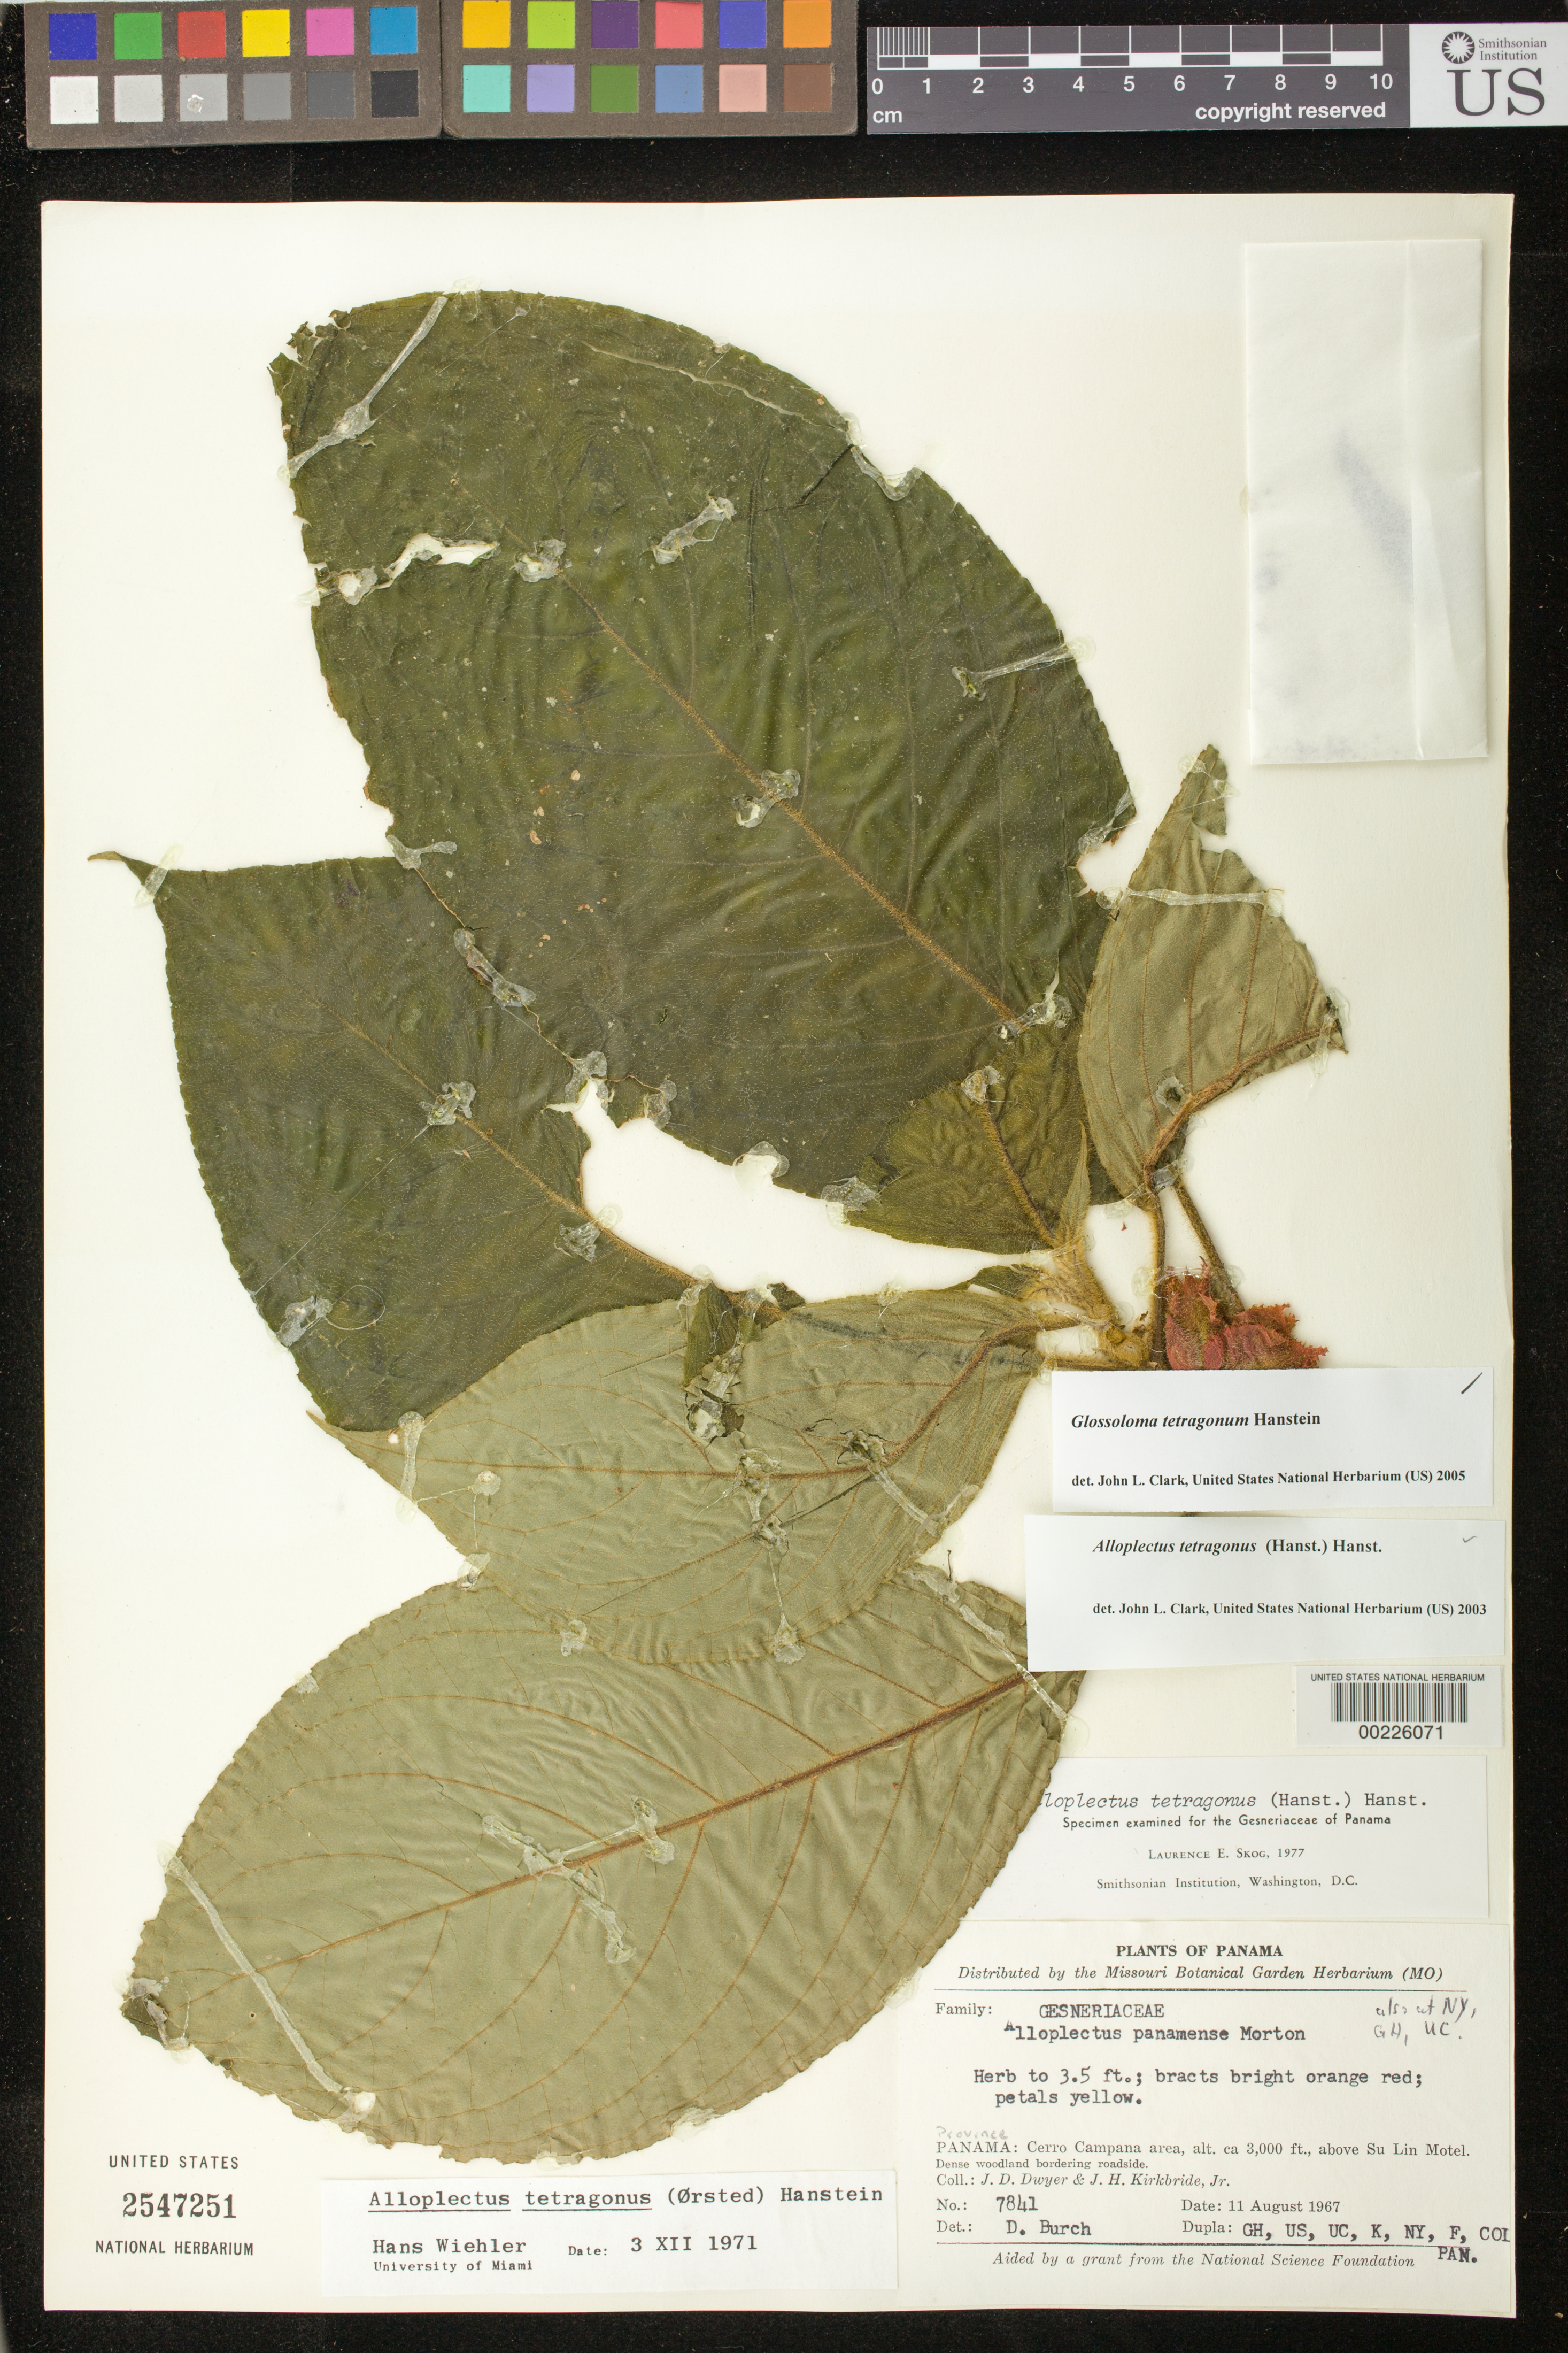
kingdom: Plantae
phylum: Tracheophyta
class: Magnoliopsida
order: Lamiales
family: Gesneriaceae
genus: Glossoloma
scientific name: Glossoloma tetragonum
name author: Hanst.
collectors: J. D. Dwyer & J. H. Kirkbride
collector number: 7841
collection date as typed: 11 Aug 1967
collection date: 1967-08-11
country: Panama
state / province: Panamá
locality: Cerro Campana area, above Su Lin motel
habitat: Dense woodland bordering roadside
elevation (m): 914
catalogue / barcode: US 2547251